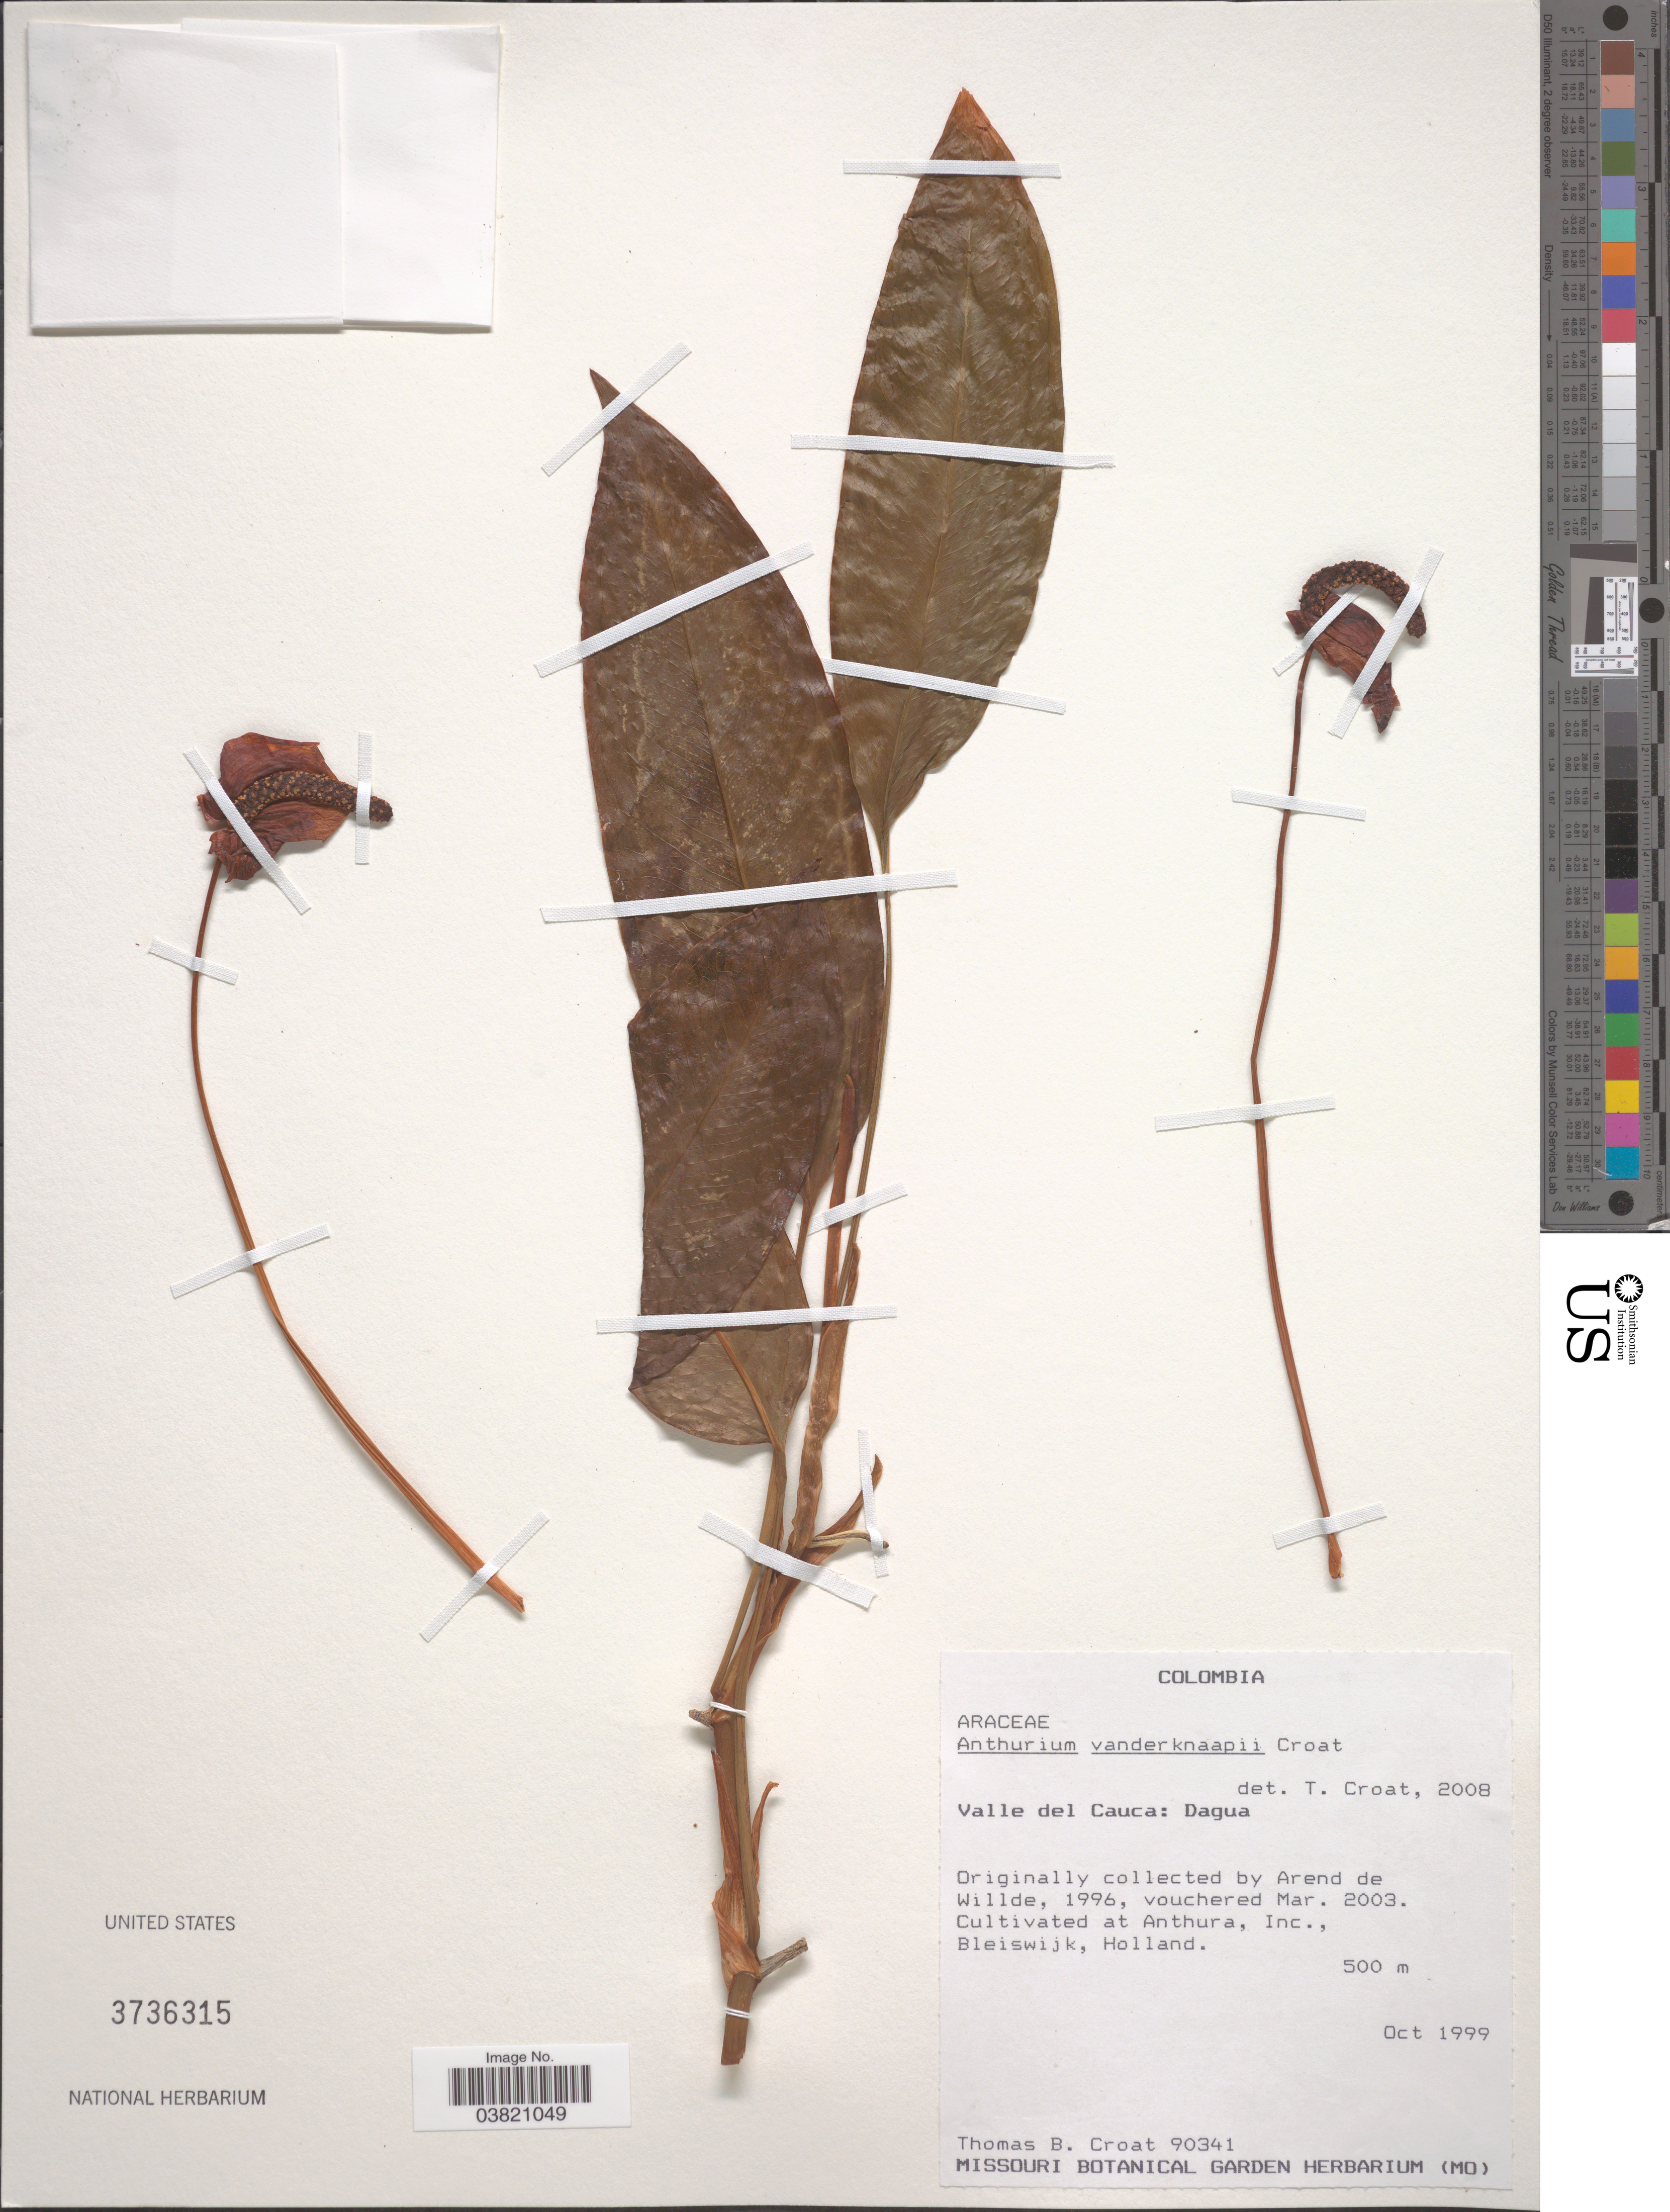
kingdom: Plantae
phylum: Tracheophyta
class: Liliopsida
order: Alismatales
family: Araceae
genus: Anthurium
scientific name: Anthurium vanderknaapii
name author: Croat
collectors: T. B. Croat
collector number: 90341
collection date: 1999-10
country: Colombia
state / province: Valle del Cauca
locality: Dagua.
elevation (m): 500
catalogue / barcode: US 3736315